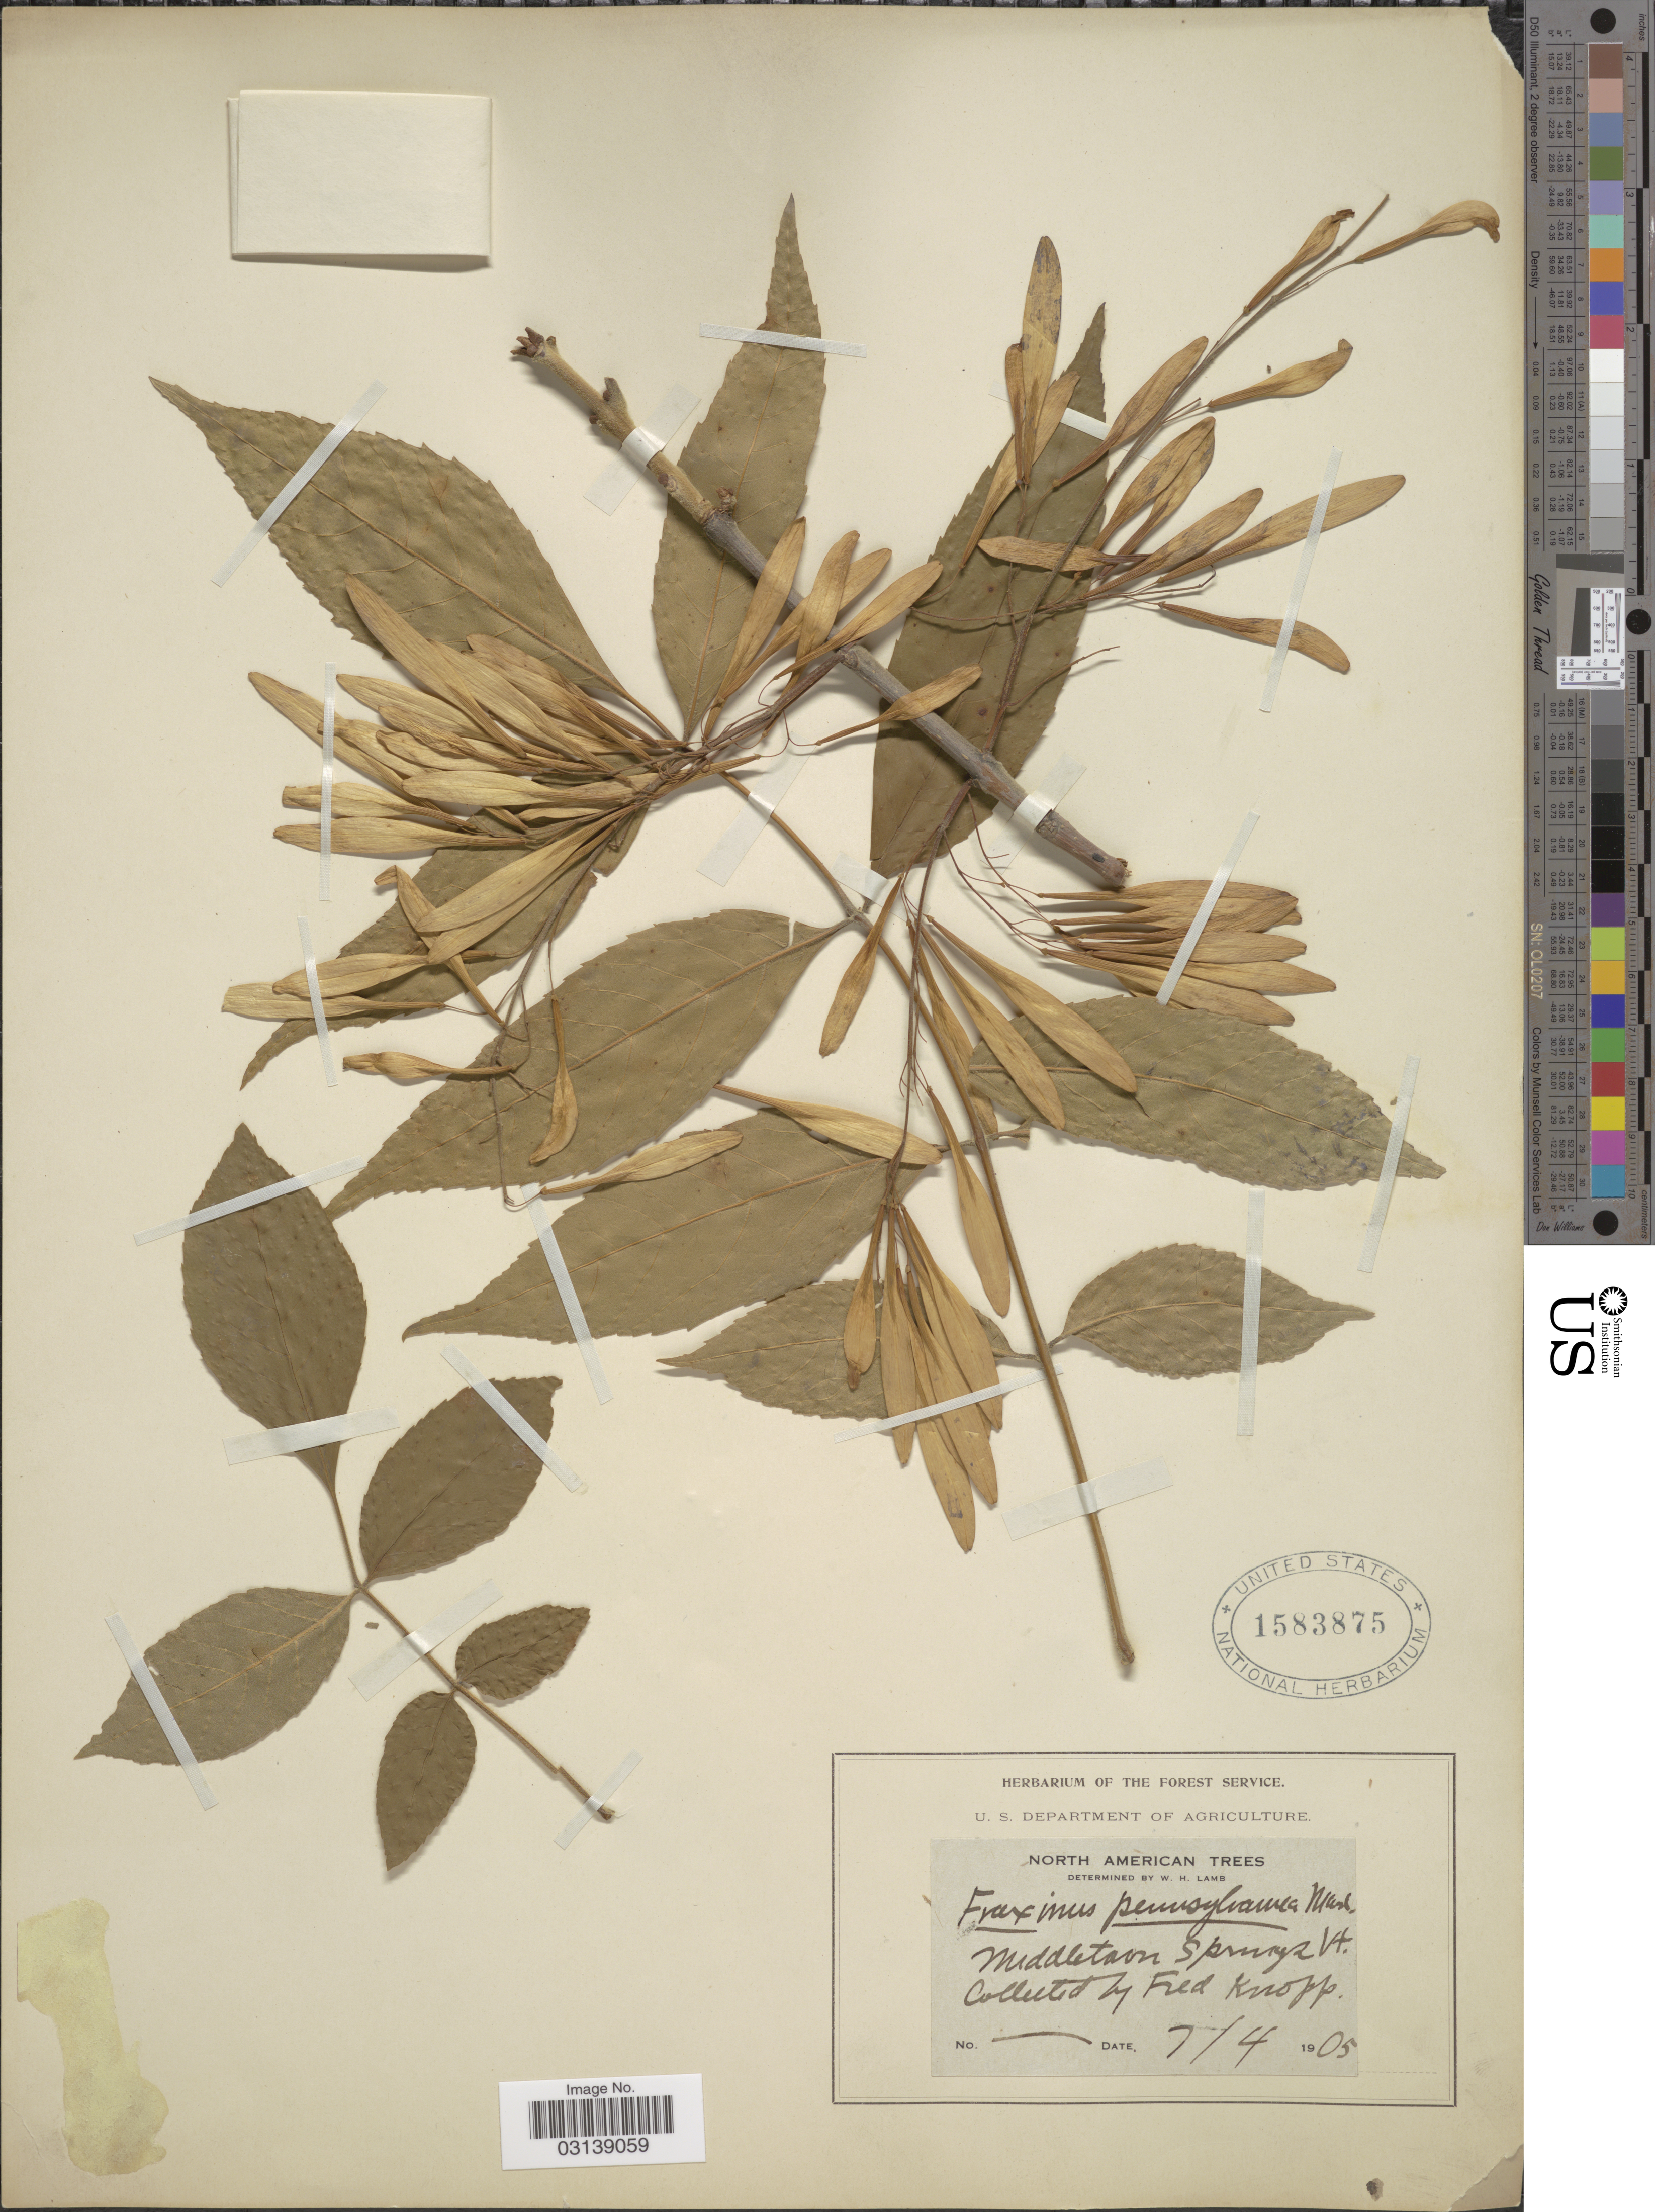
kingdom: Plantae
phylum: Tracheophyta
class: Magnoliopsida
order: Lamiales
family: Oleaceae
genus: Fraxinus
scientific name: Fraxinus pennsylvanica var. pubescens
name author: (Lam.) Lingelsh.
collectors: F. Knopp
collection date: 1905-07-04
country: United States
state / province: Vermont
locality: Middleton Springs.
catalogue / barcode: US 1583875